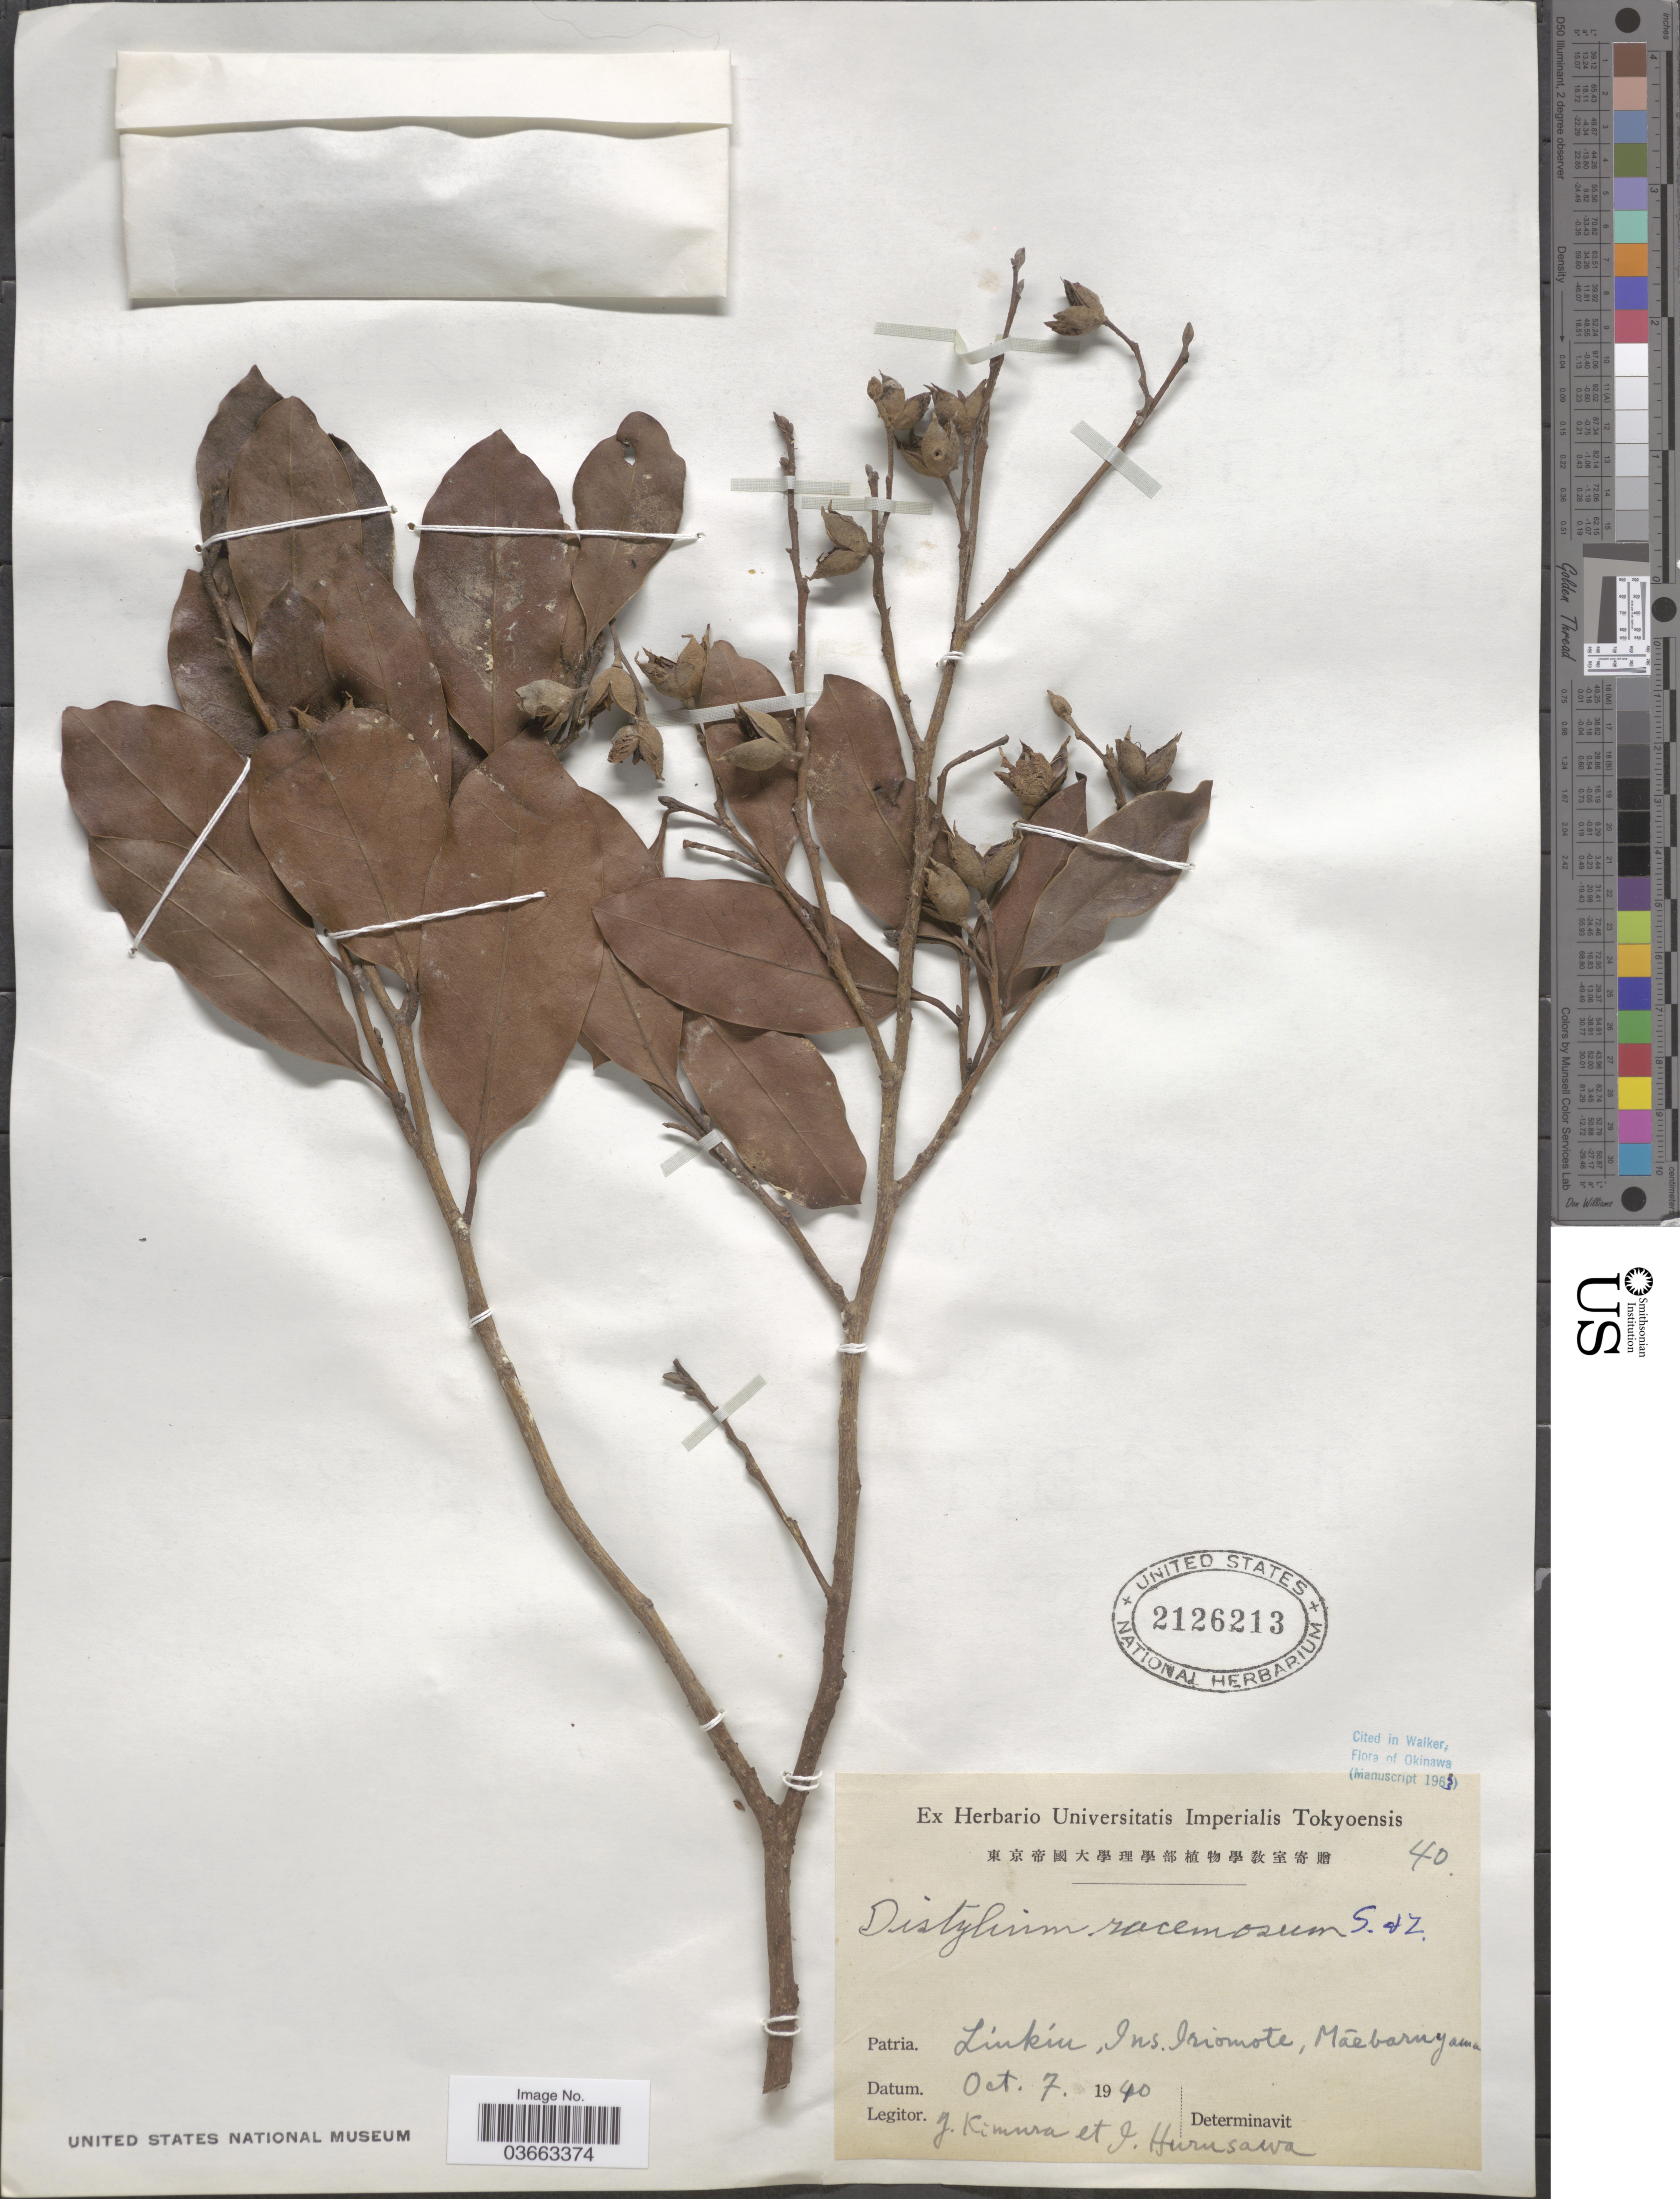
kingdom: Plantae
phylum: Tracheophyta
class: Magnoliopsida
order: Saxifragales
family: Hamamelidaceae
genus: Distylium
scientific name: Distylium racemosum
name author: Siebold & Zucc.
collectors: Y. Kimura & I. Hurusawa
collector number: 40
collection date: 1940-10-07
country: Japan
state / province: Okinawa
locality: Liukiu, Ins. Iriomote, Māebaruyama.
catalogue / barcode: US 2126213